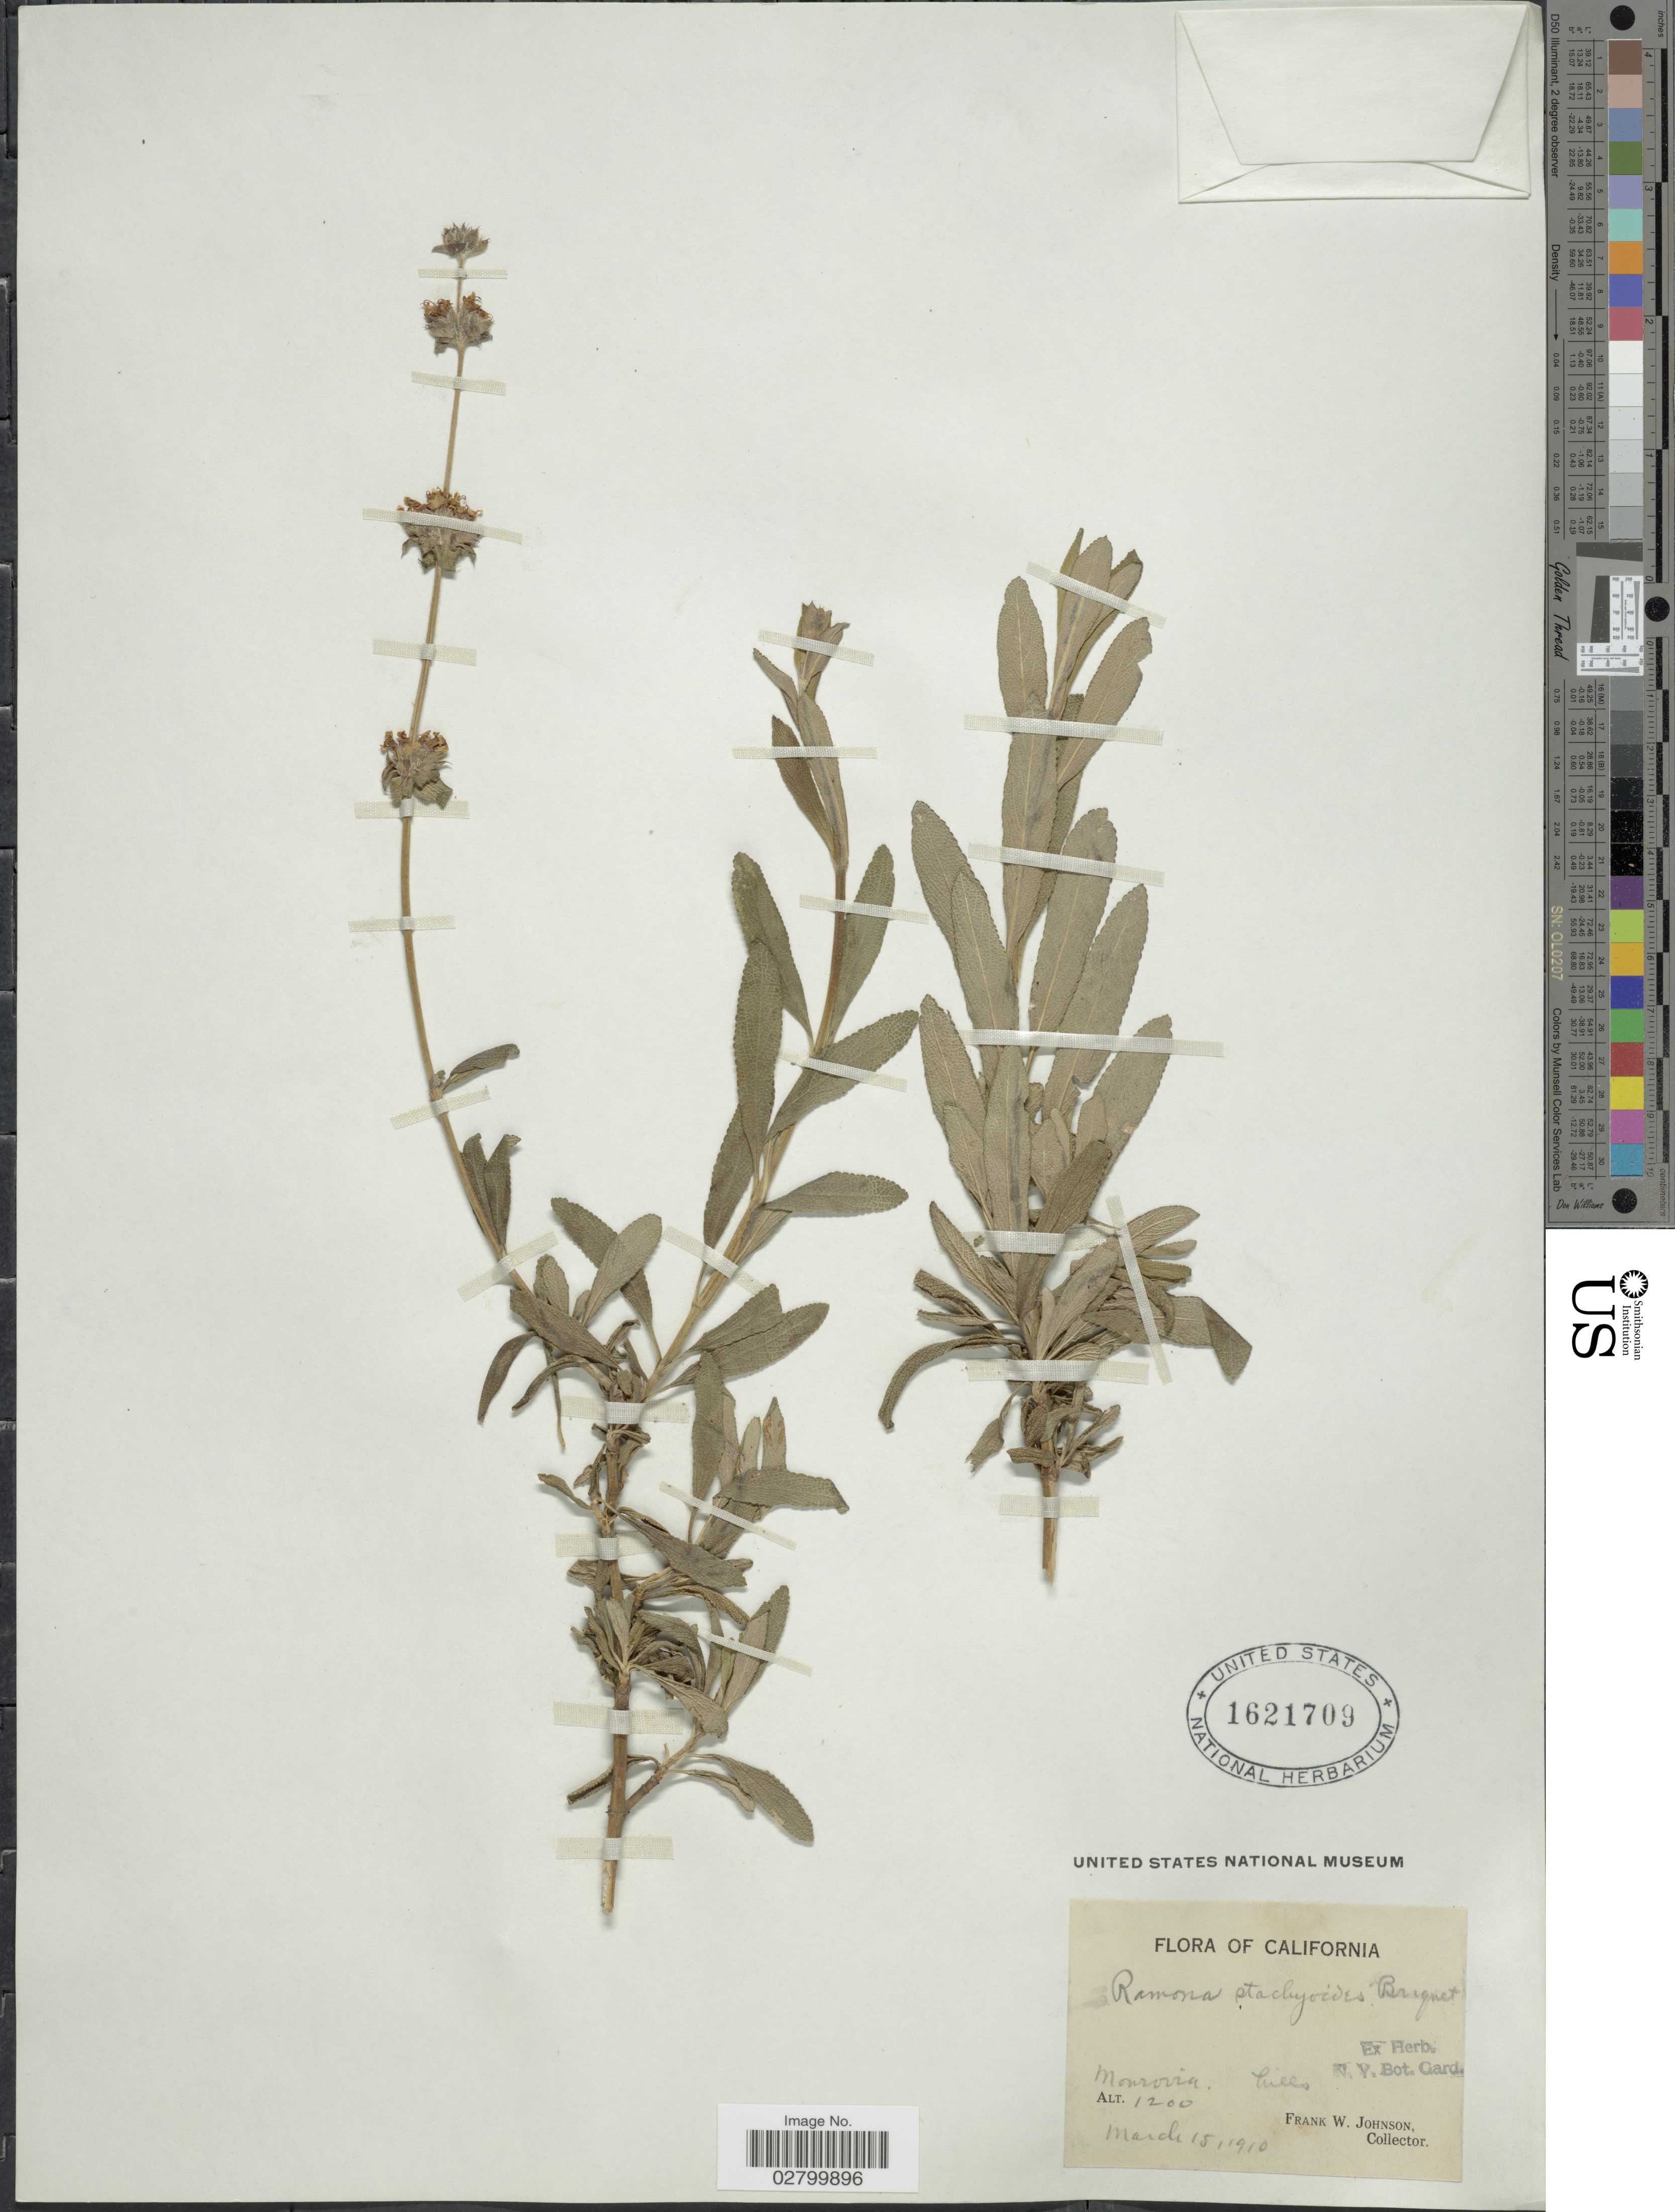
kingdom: Plantae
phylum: Tracheophyta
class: Magnoliopsida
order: Lamiales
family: Lamiaceae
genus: Salvia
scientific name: Salvia mellifera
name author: Greene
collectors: F. W. Johnson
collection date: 1910-03-15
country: United States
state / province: California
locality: Monrovia hills.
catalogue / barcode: US 1621709